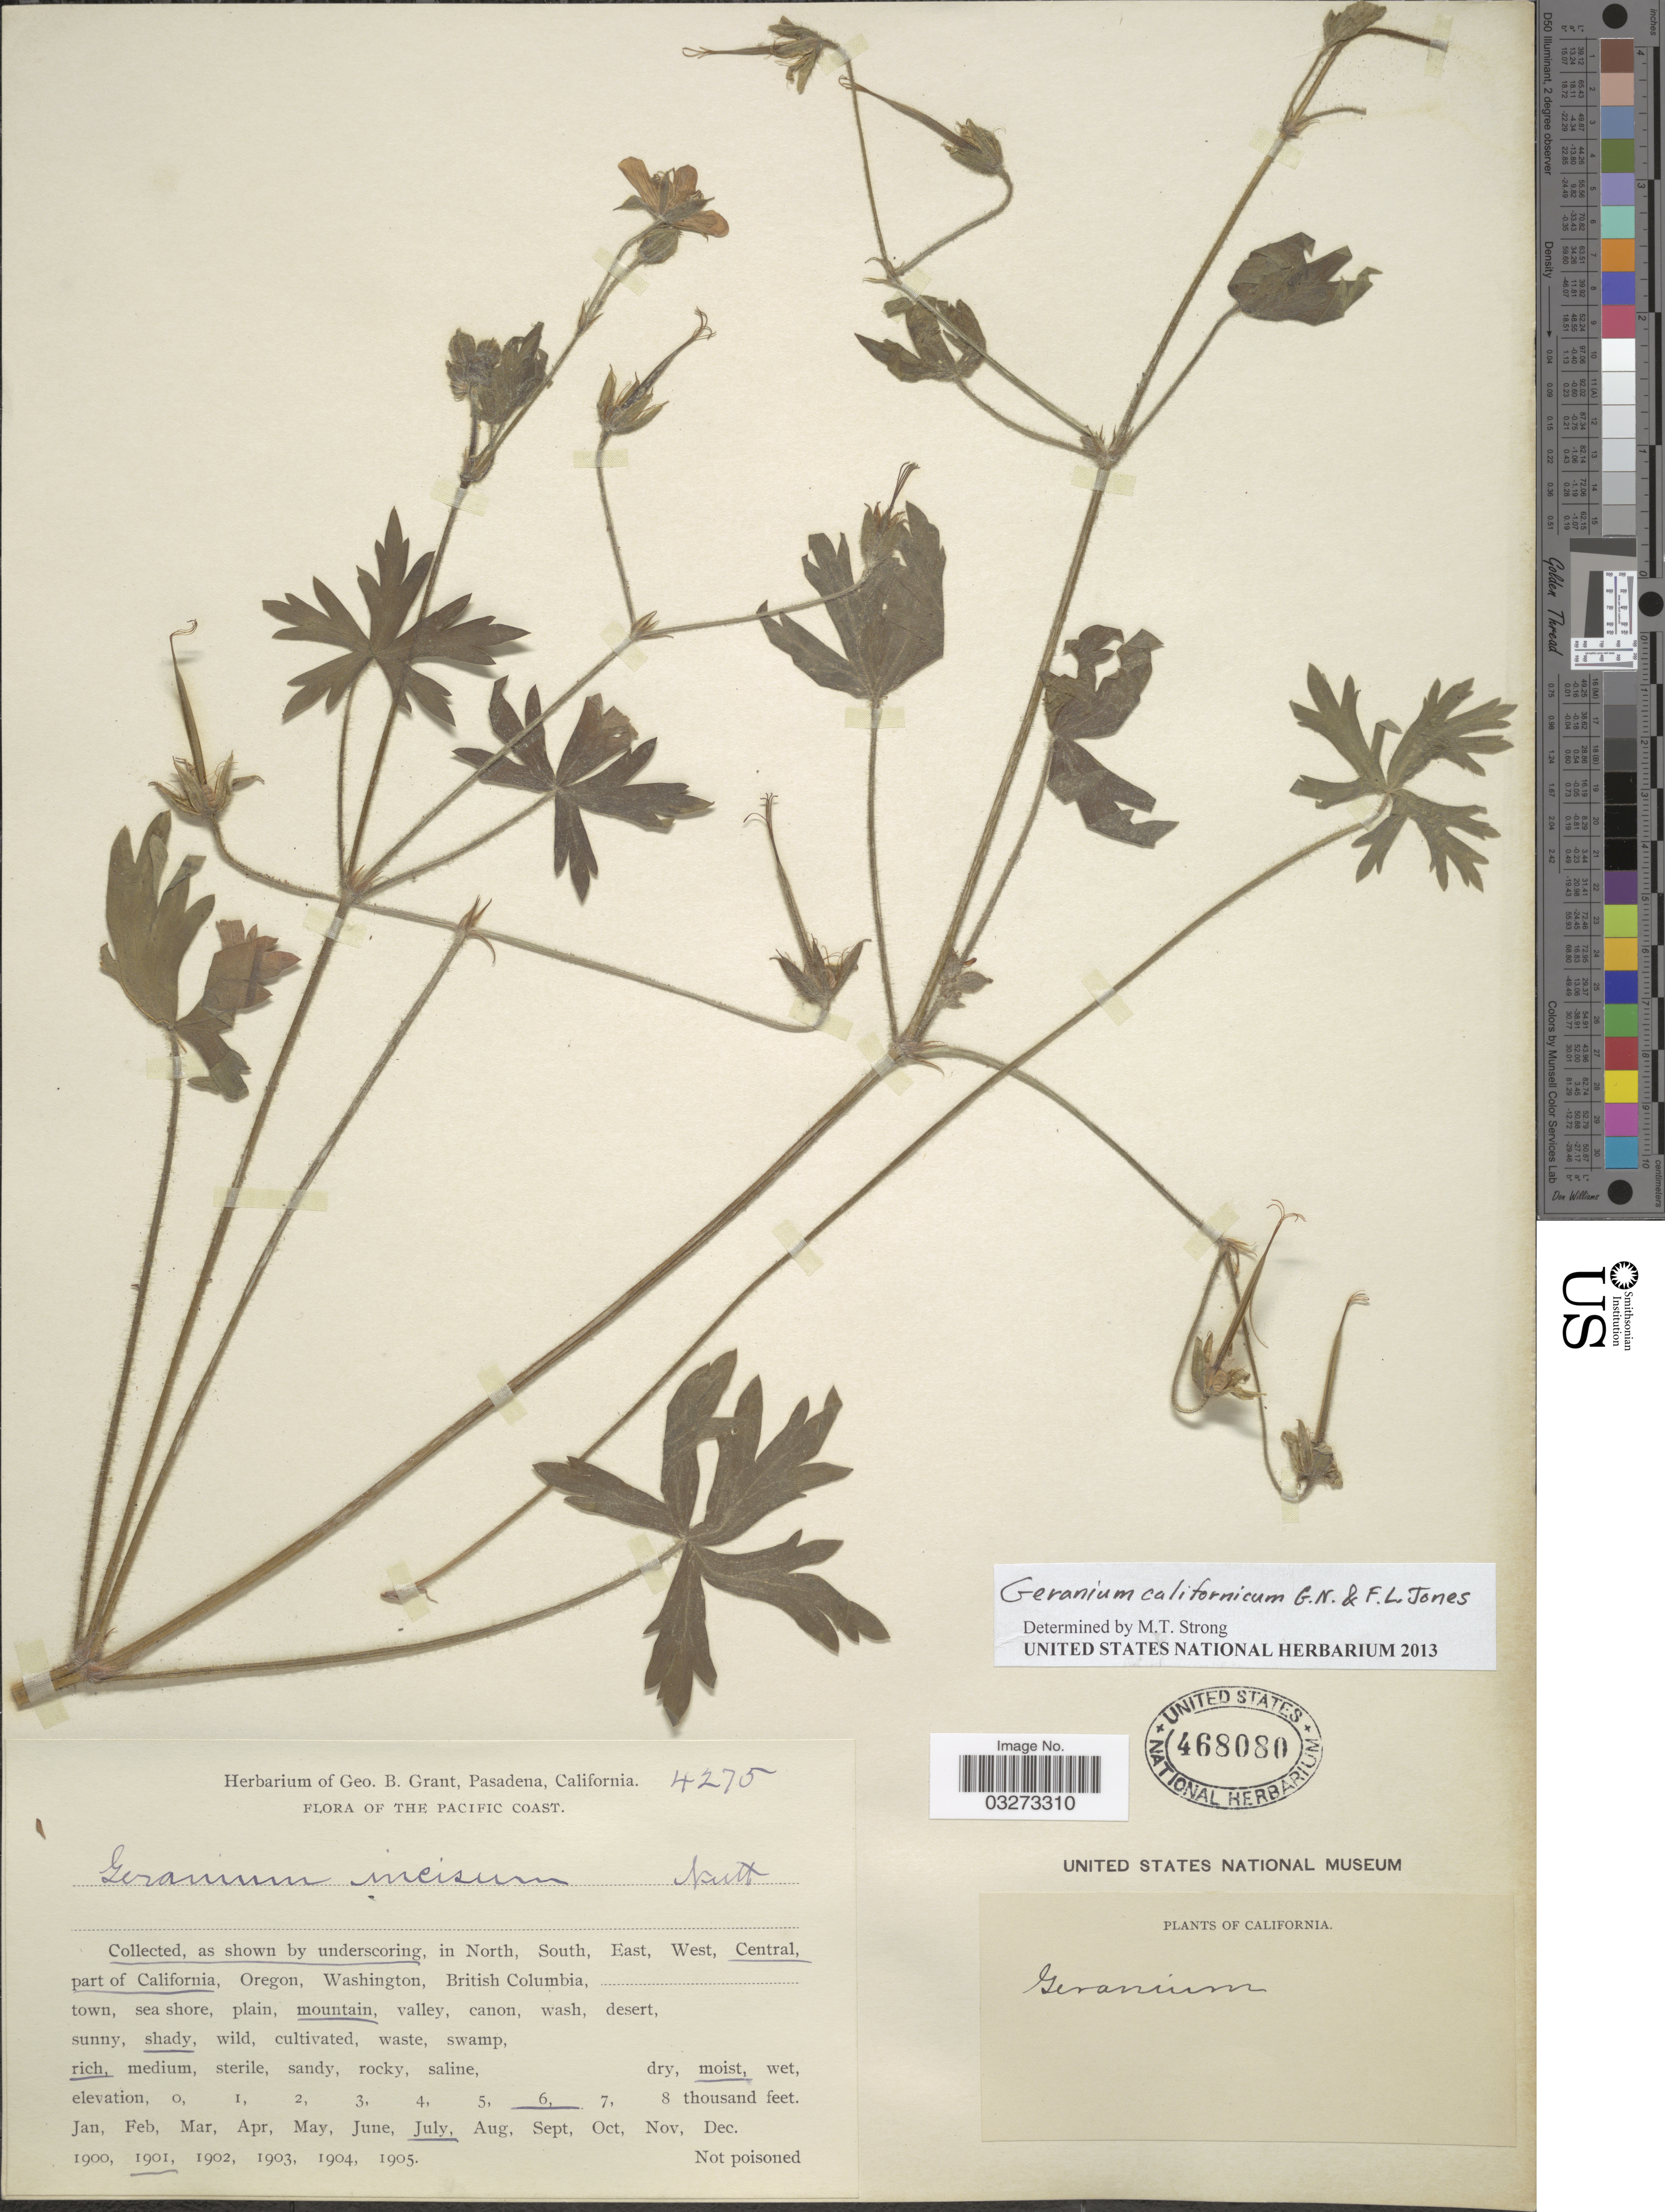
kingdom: Plantae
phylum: Tracheophyta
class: Magnoliopsida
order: Geraniales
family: Geraniaceae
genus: Geranium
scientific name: Geranium californicum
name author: G.N. Jones & F.L. Jones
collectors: ex herb. Geo. B. Grant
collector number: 4275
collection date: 1901-07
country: United States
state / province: California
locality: The Pacific Coast. Central part of California.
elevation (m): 1829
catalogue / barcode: US 468080